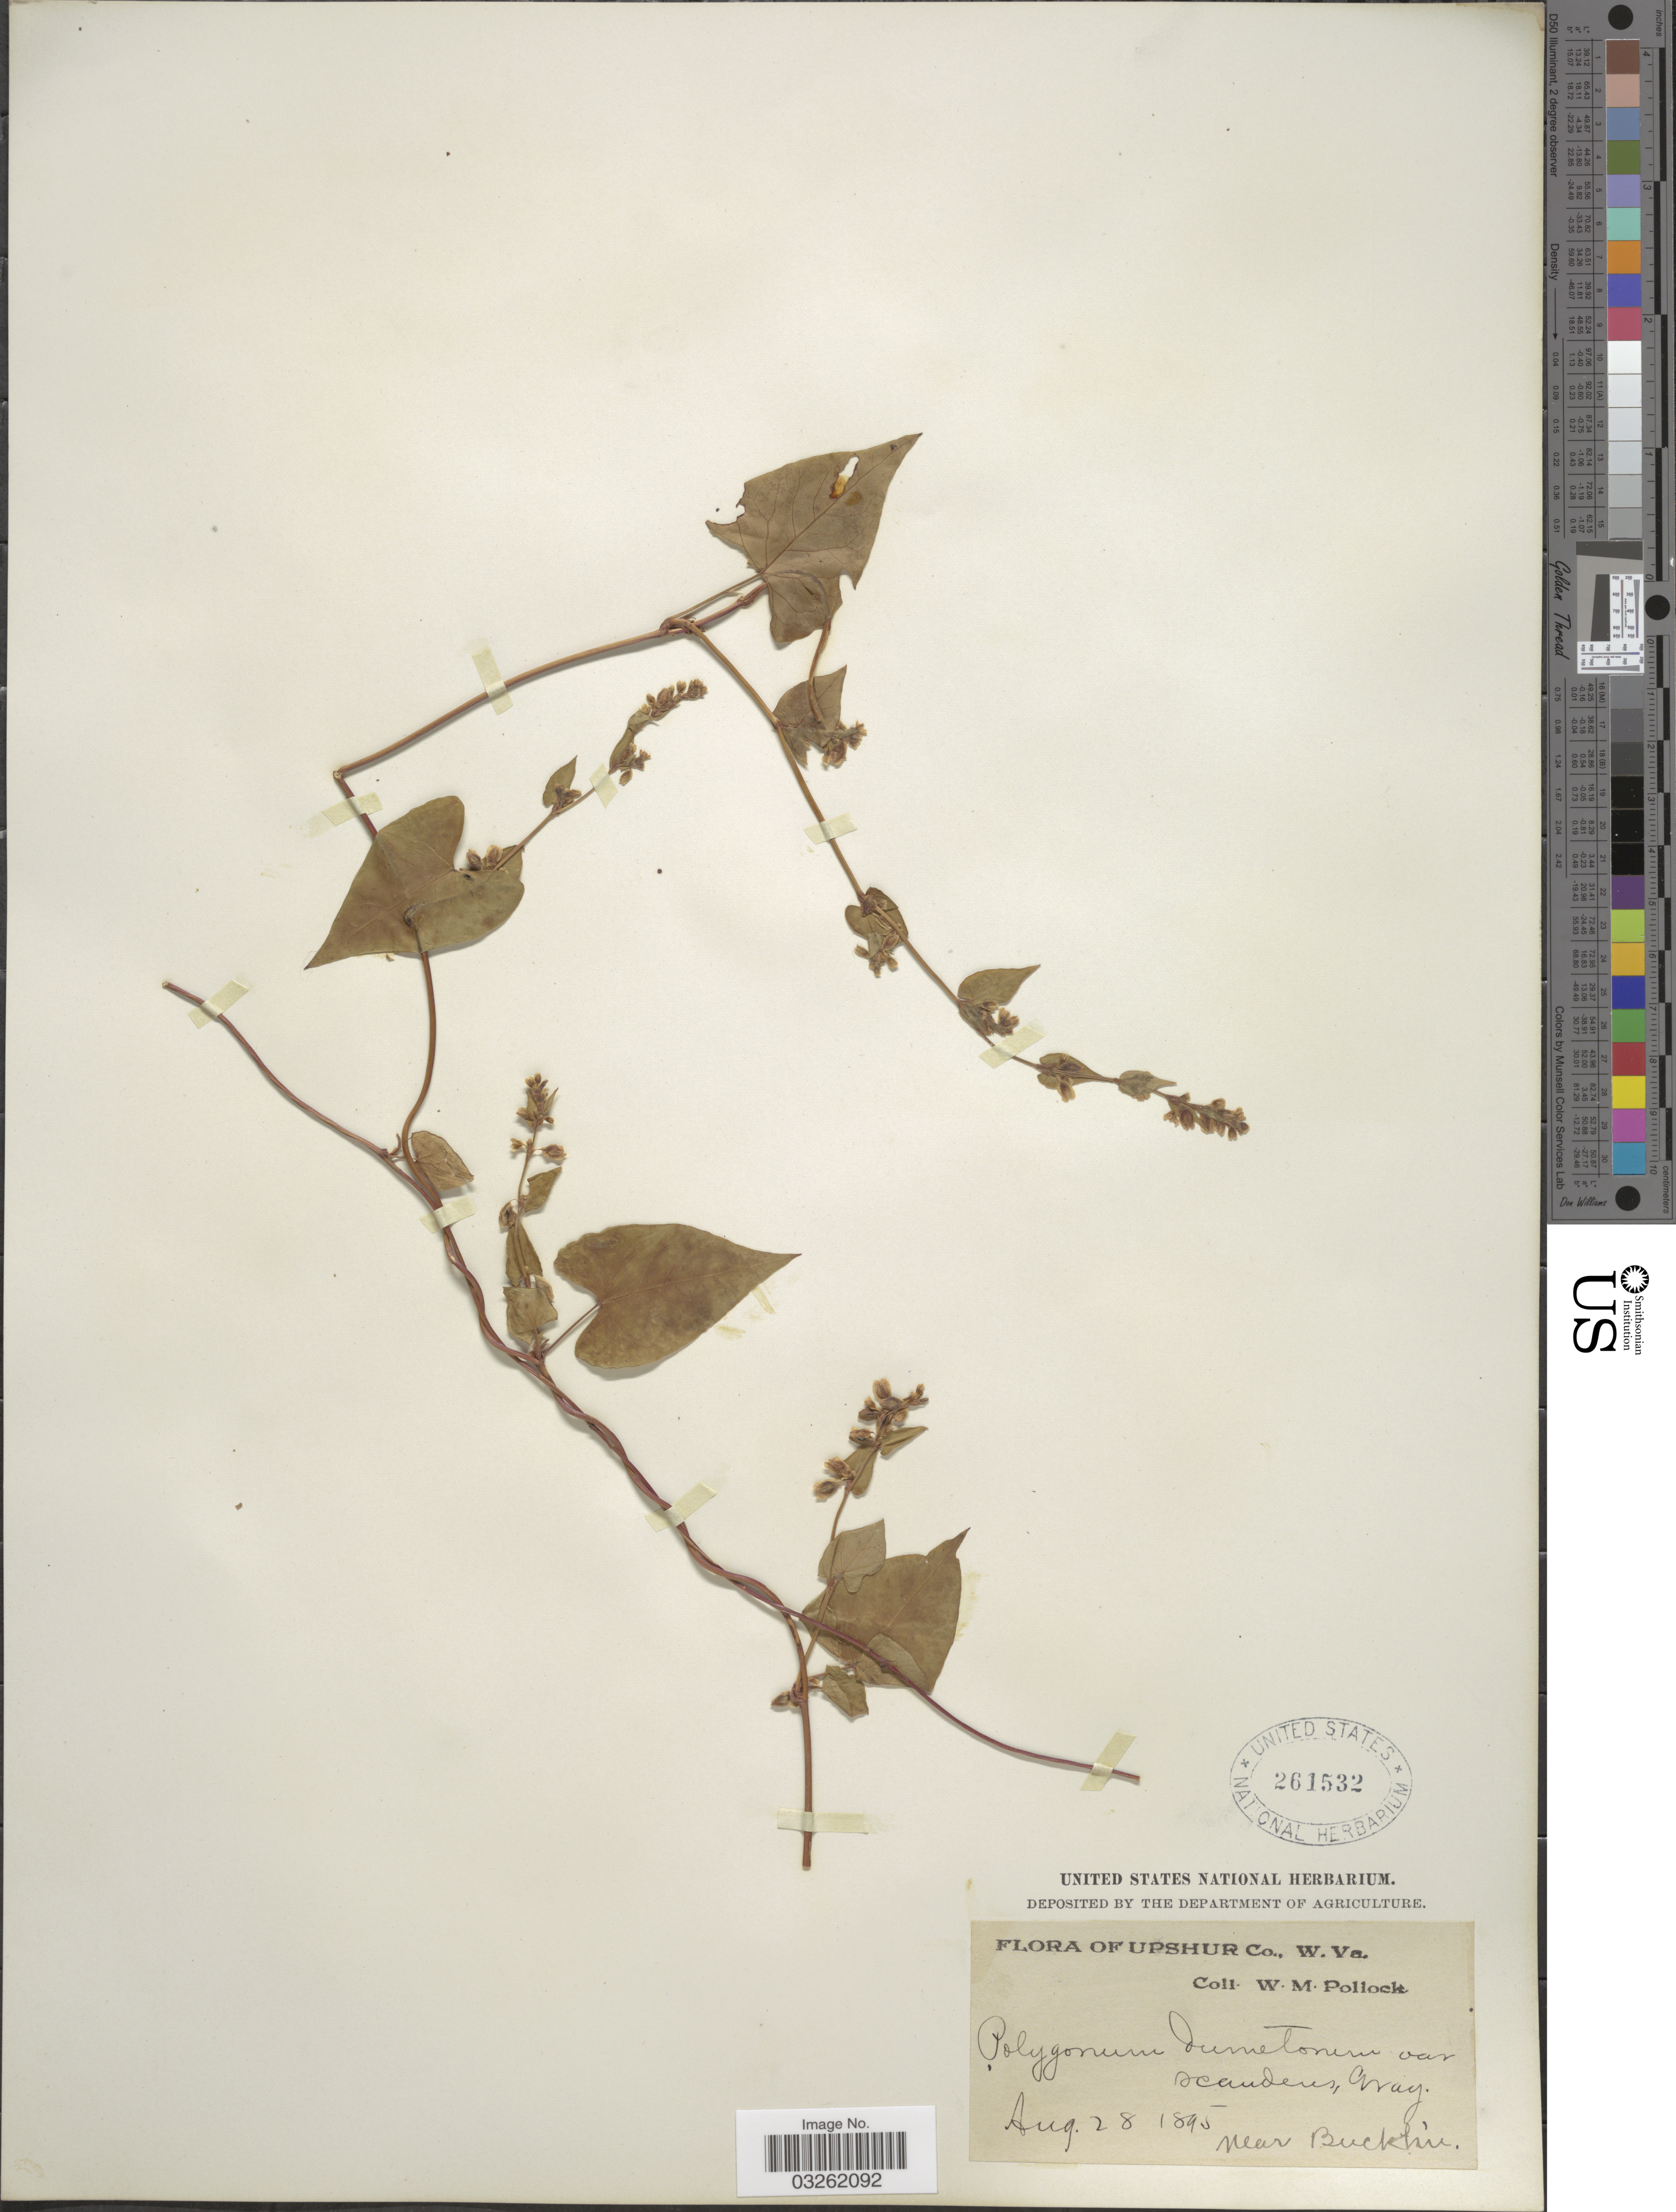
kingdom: Plantae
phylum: Tracheophyta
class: Magnoliopsida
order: Caryophyllales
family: Polygonaceae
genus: Fallopia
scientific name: Fallopia scandens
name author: (L.) Holub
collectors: W. M. Pollock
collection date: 1895-08-28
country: United States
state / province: West Virginia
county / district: Upshur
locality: W.Va. Near Bucklin.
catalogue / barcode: US 261532